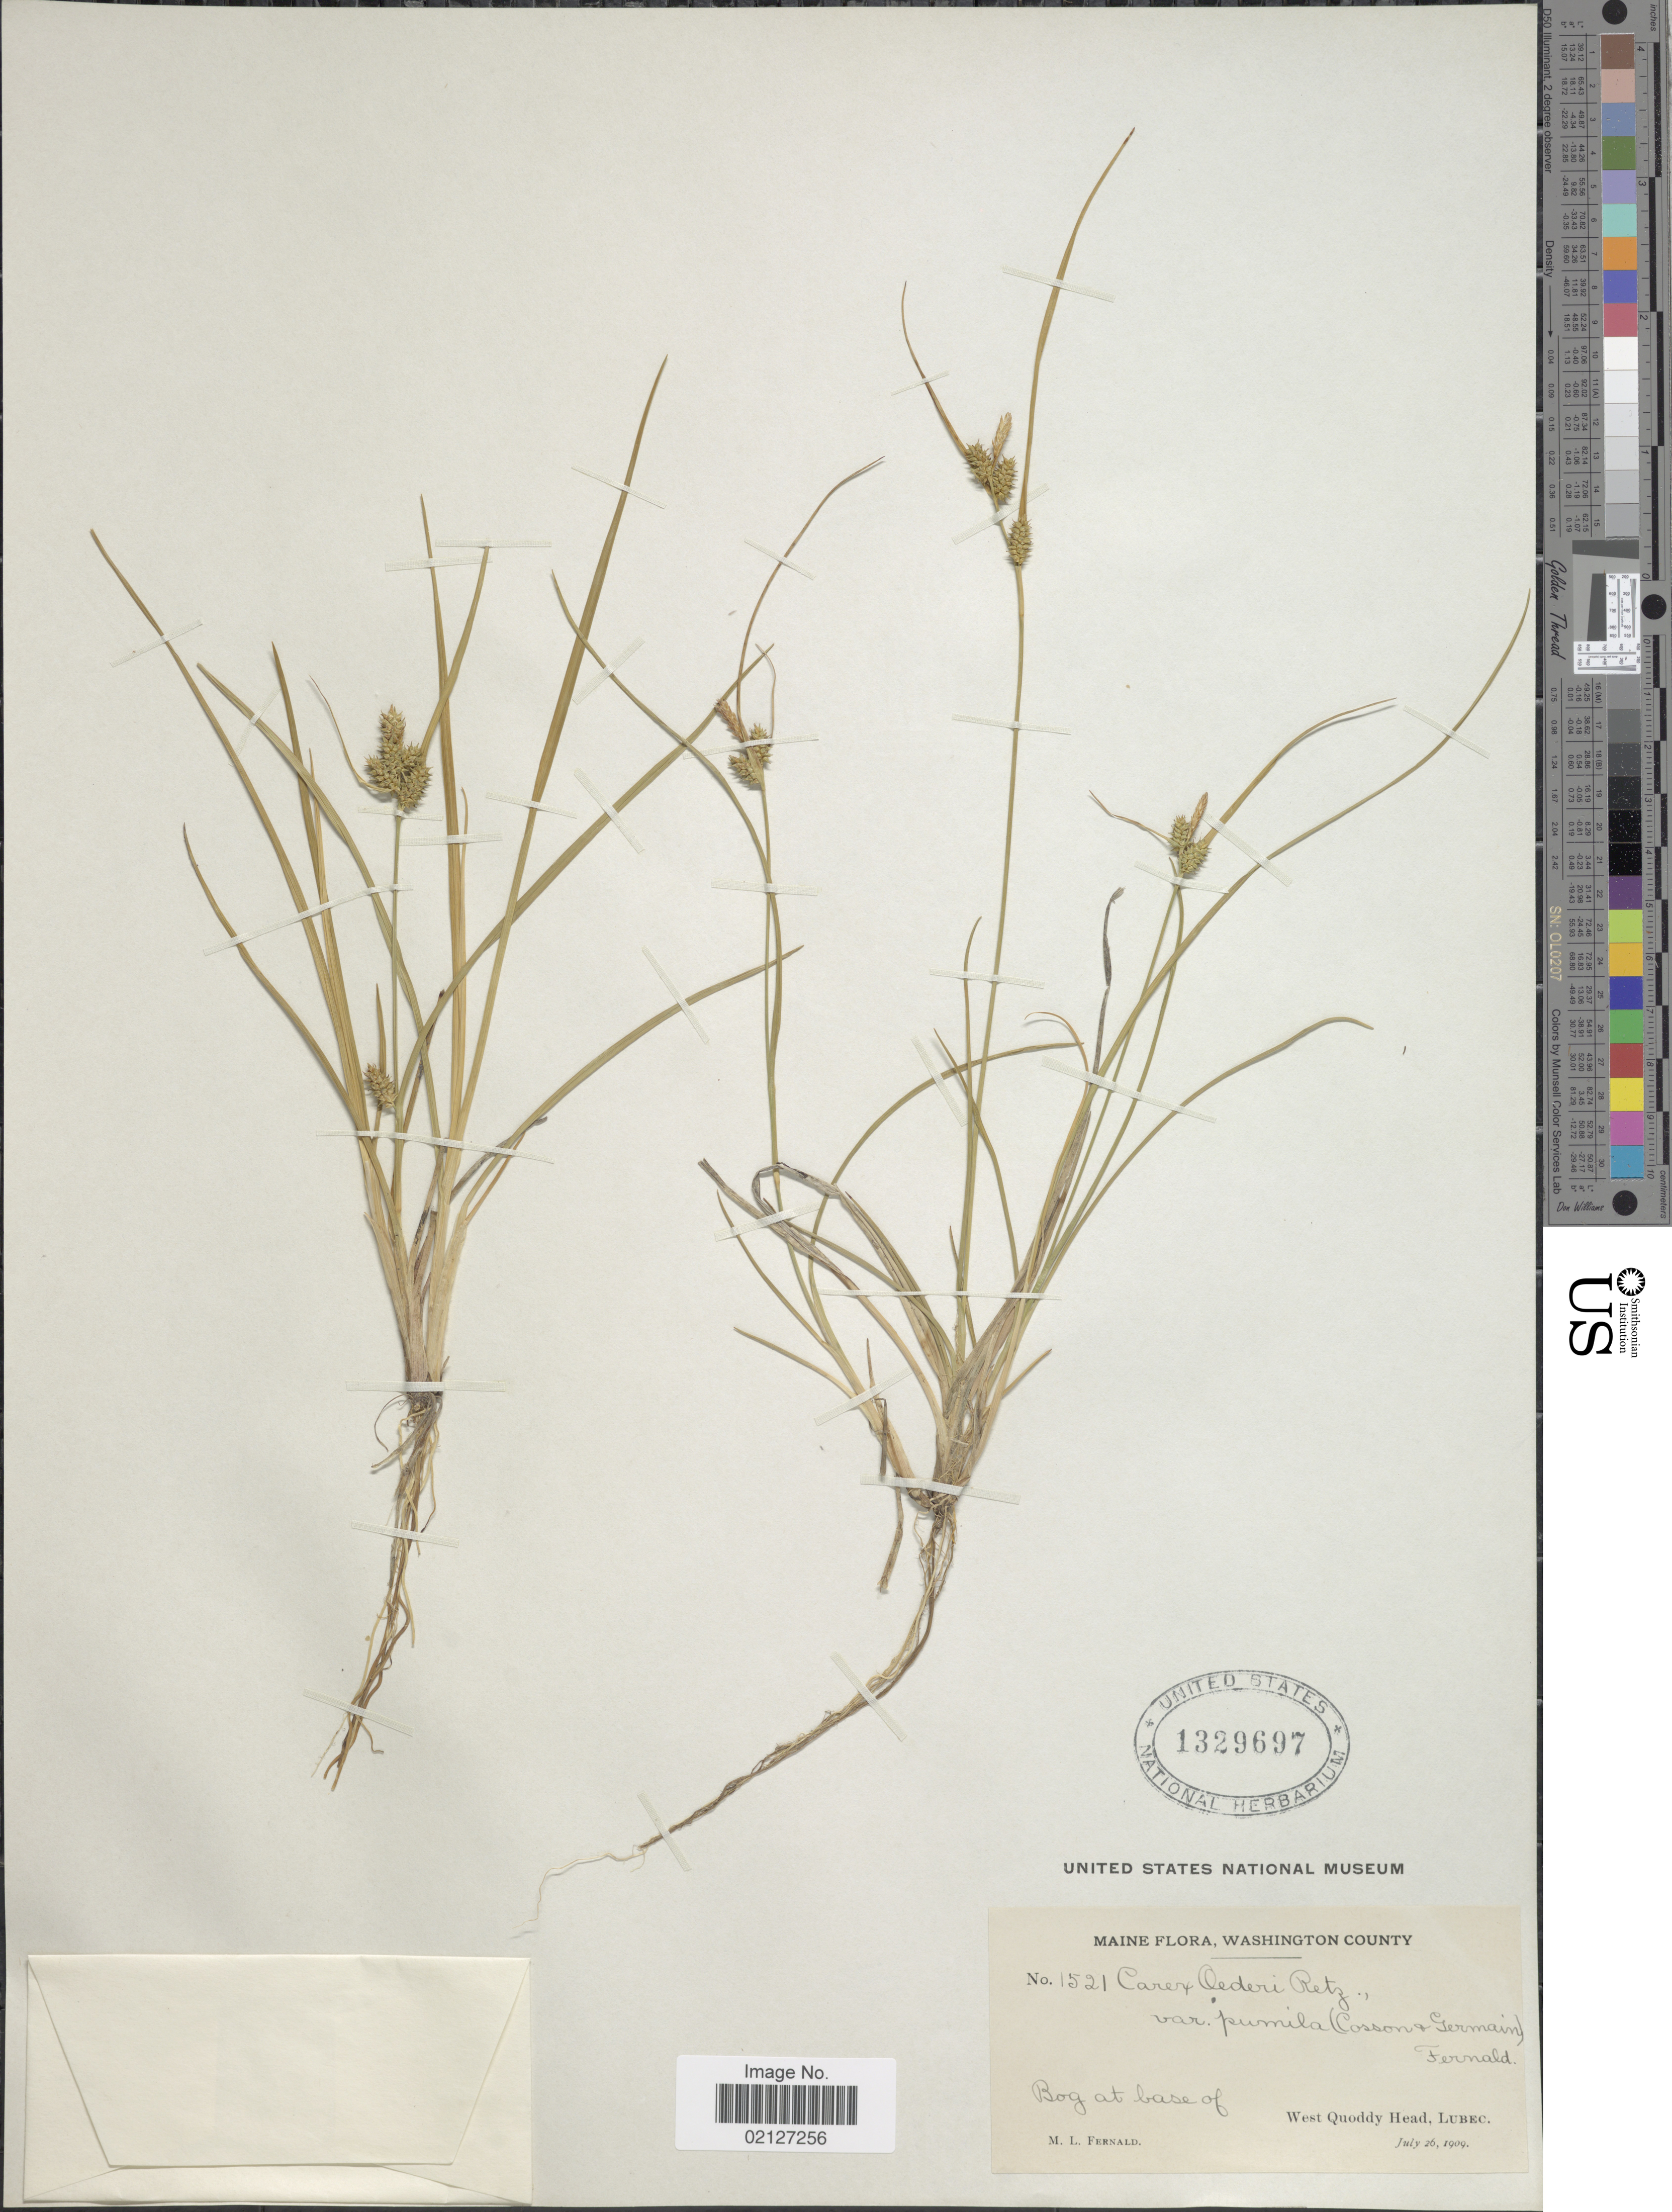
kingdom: Plantae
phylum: Tracheophyta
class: Liliopsida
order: Poales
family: Cyperaceae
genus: Carex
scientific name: Carex oederi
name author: Retz.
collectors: M. L. Fernald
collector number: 1521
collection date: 1909-07-26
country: United States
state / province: Maine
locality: Washington County, bog at base of West Quoddy Head, Lubec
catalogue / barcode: US 1329697